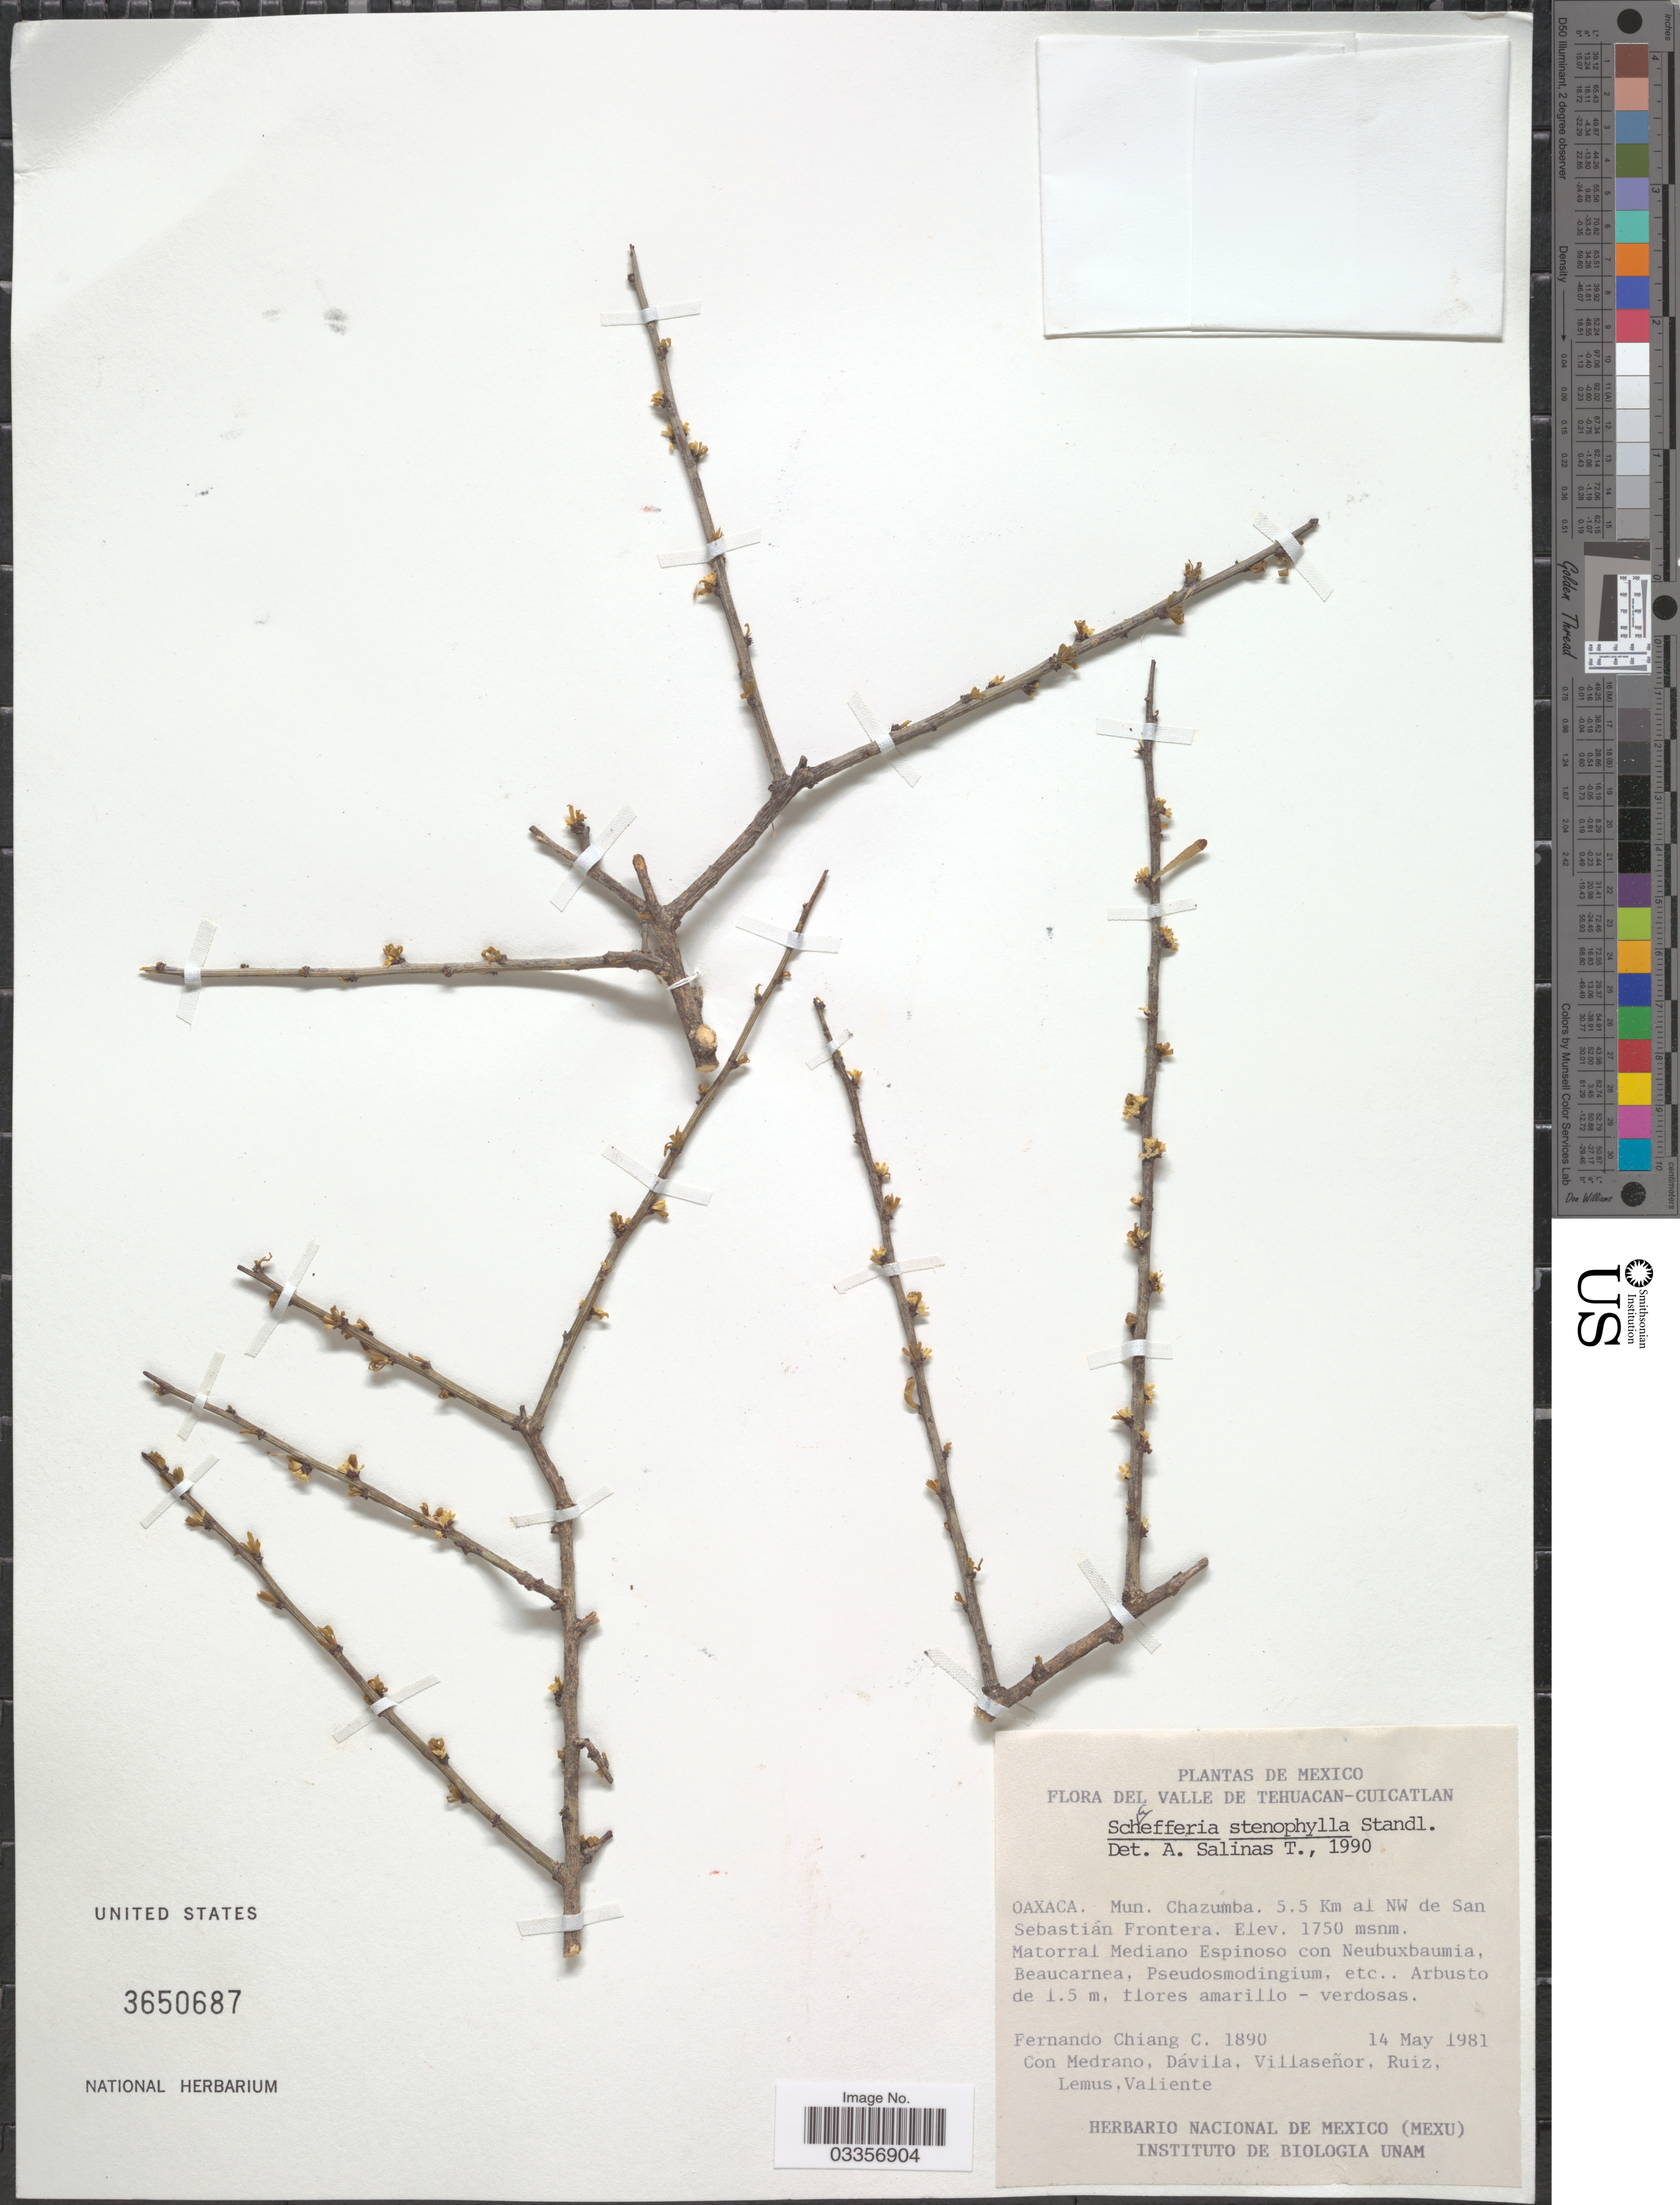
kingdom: Plantae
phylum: Tracheophyta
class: Magnoliopsida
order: Celastrales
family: Celastraceae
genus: Schaefferia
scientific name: Schaefferia stenophylla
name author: Standl.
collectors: F. Chiang C., Medrano, -. Davila, -. Villaseñor & et al.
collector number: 1890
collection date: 1981-05-14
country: Mexico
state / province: Oaxaca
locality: Del Valle de Tehuacan-Cuicatlan. Mun. Chazumba. 5.5 Km al NW de San Sebastián Frontera.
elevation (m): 1750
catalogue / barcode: US 3650687